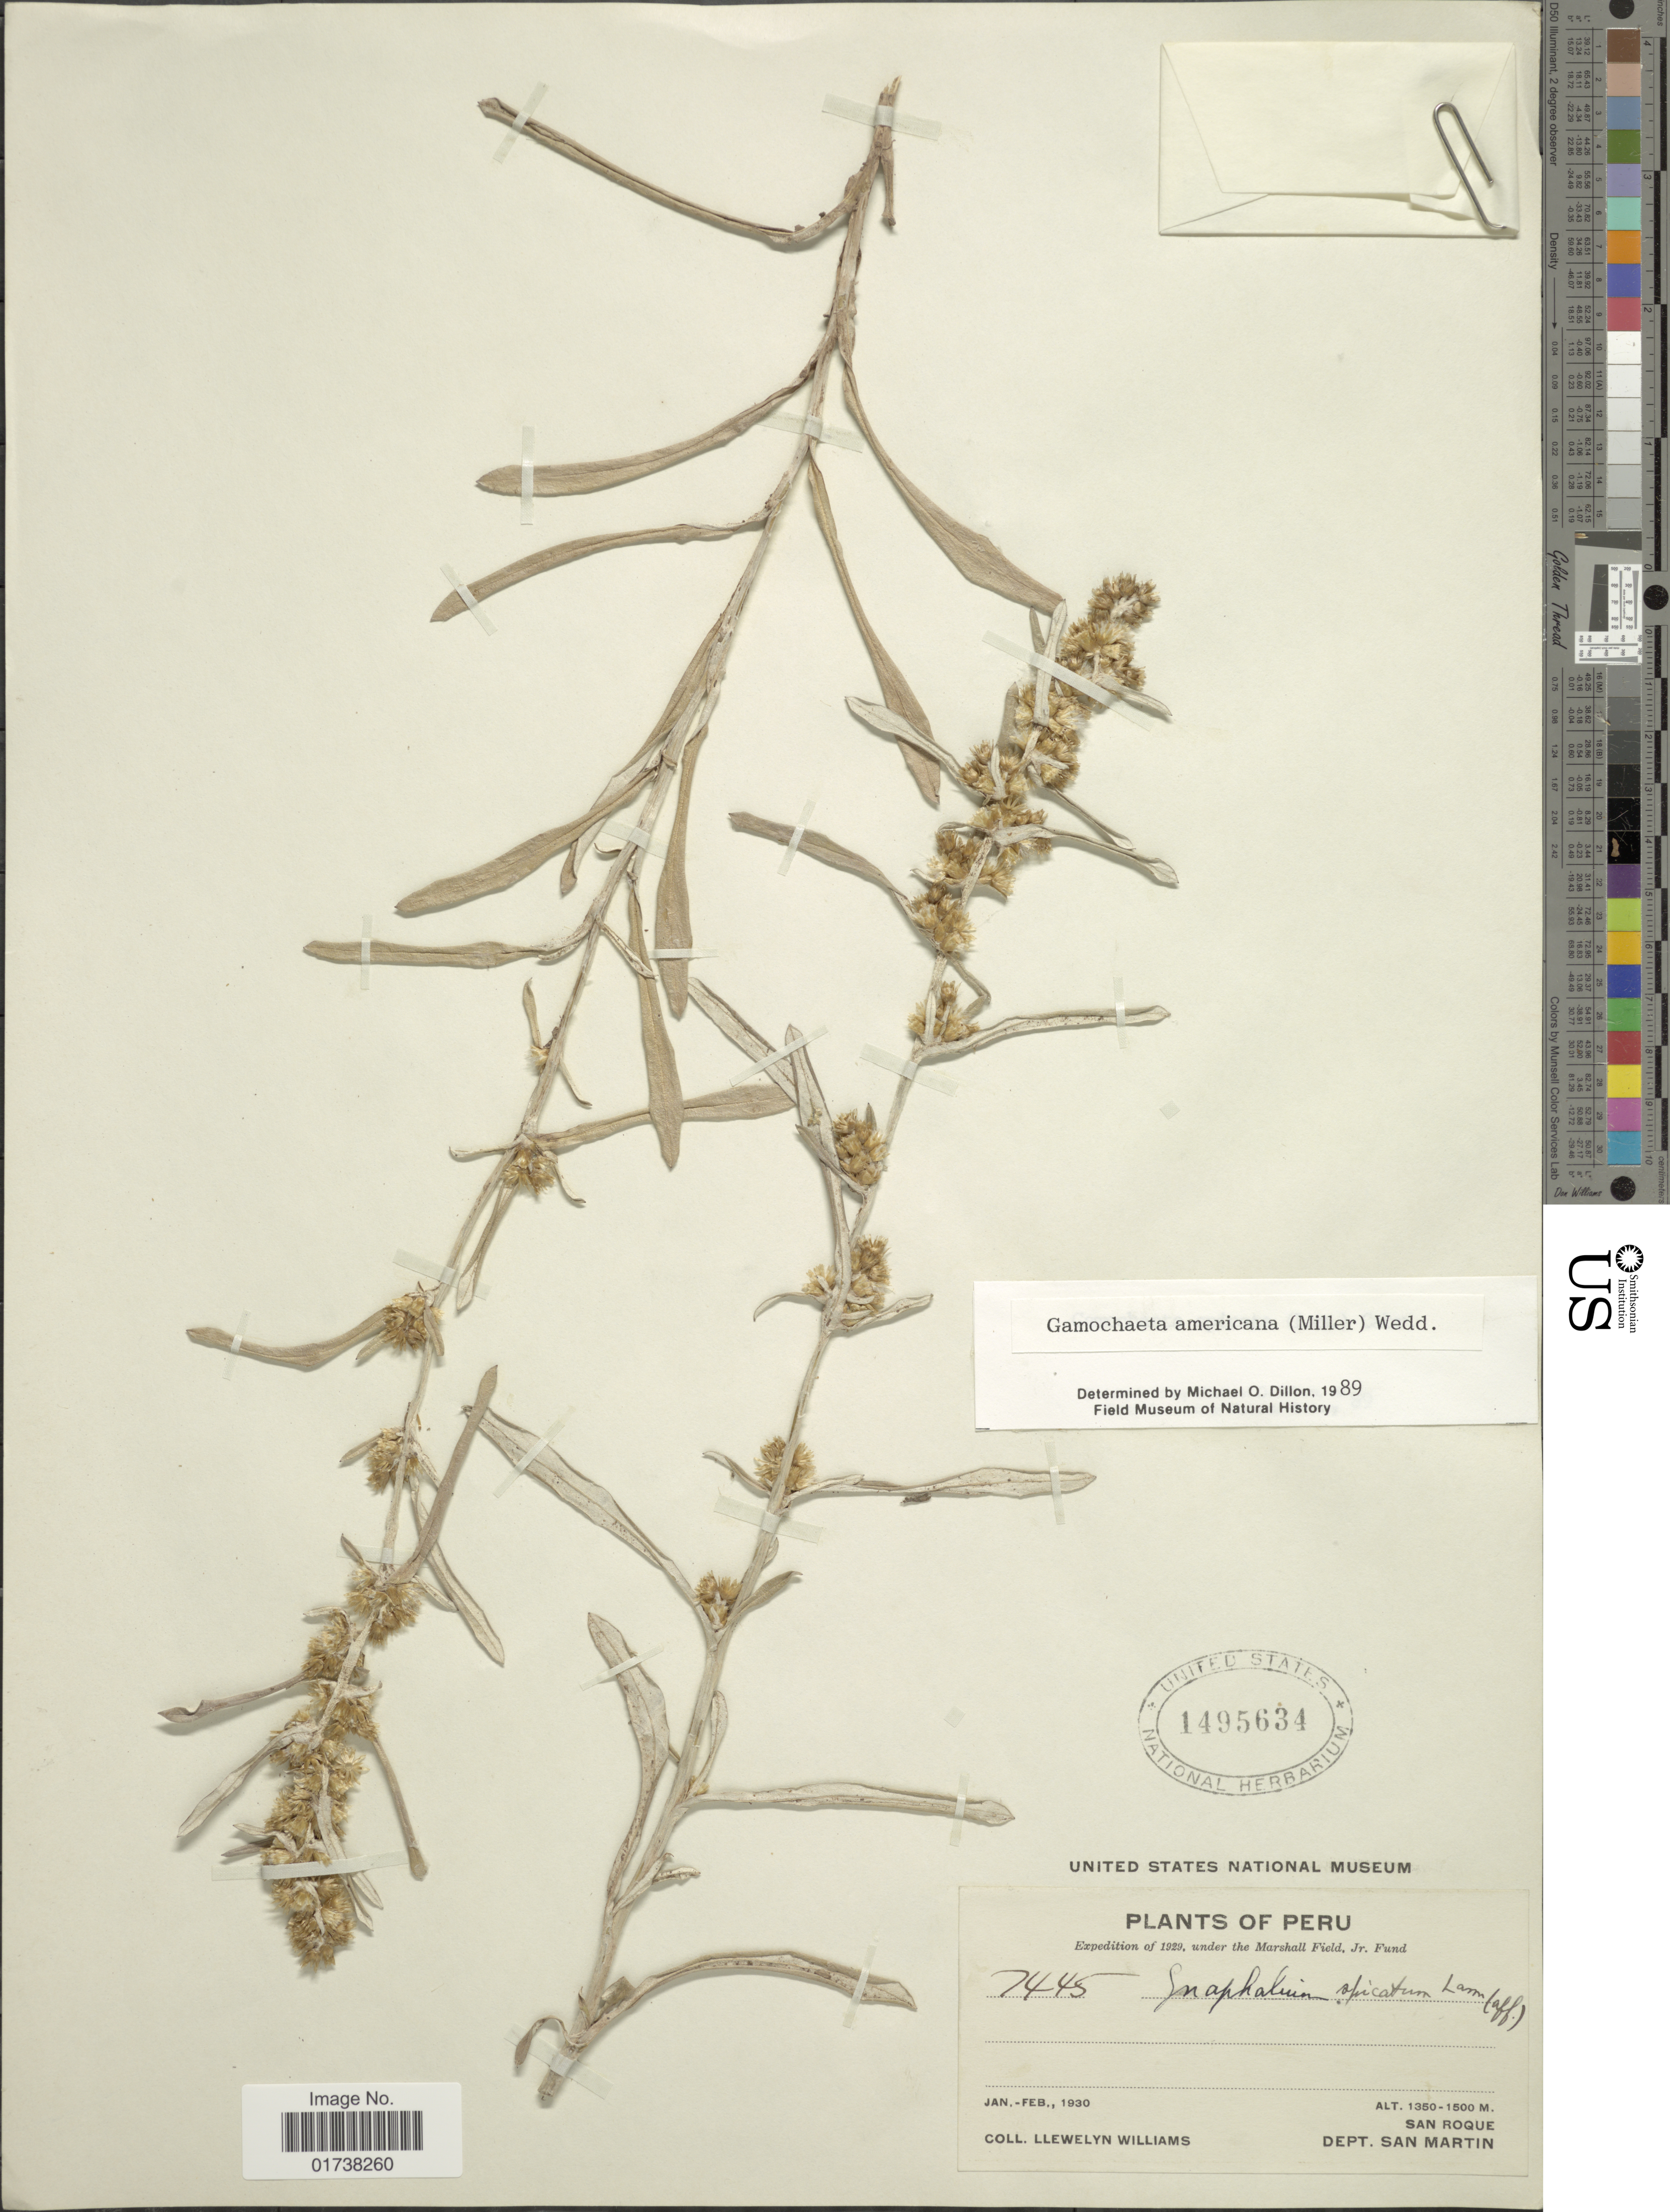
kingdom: Plantae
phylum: Tracheophyta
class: Magnoliopsida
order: Asterales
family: Asteraceae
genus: Gamochaeta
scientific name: Gamochaeta americana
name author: (Mill.) Wedd.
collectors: Ll. Williams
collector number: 7445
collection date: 1930-01/1930-02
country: Peru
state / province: San Martín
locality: Dept. San Martin, San Roque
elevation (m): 1350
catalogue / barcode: US 1495634